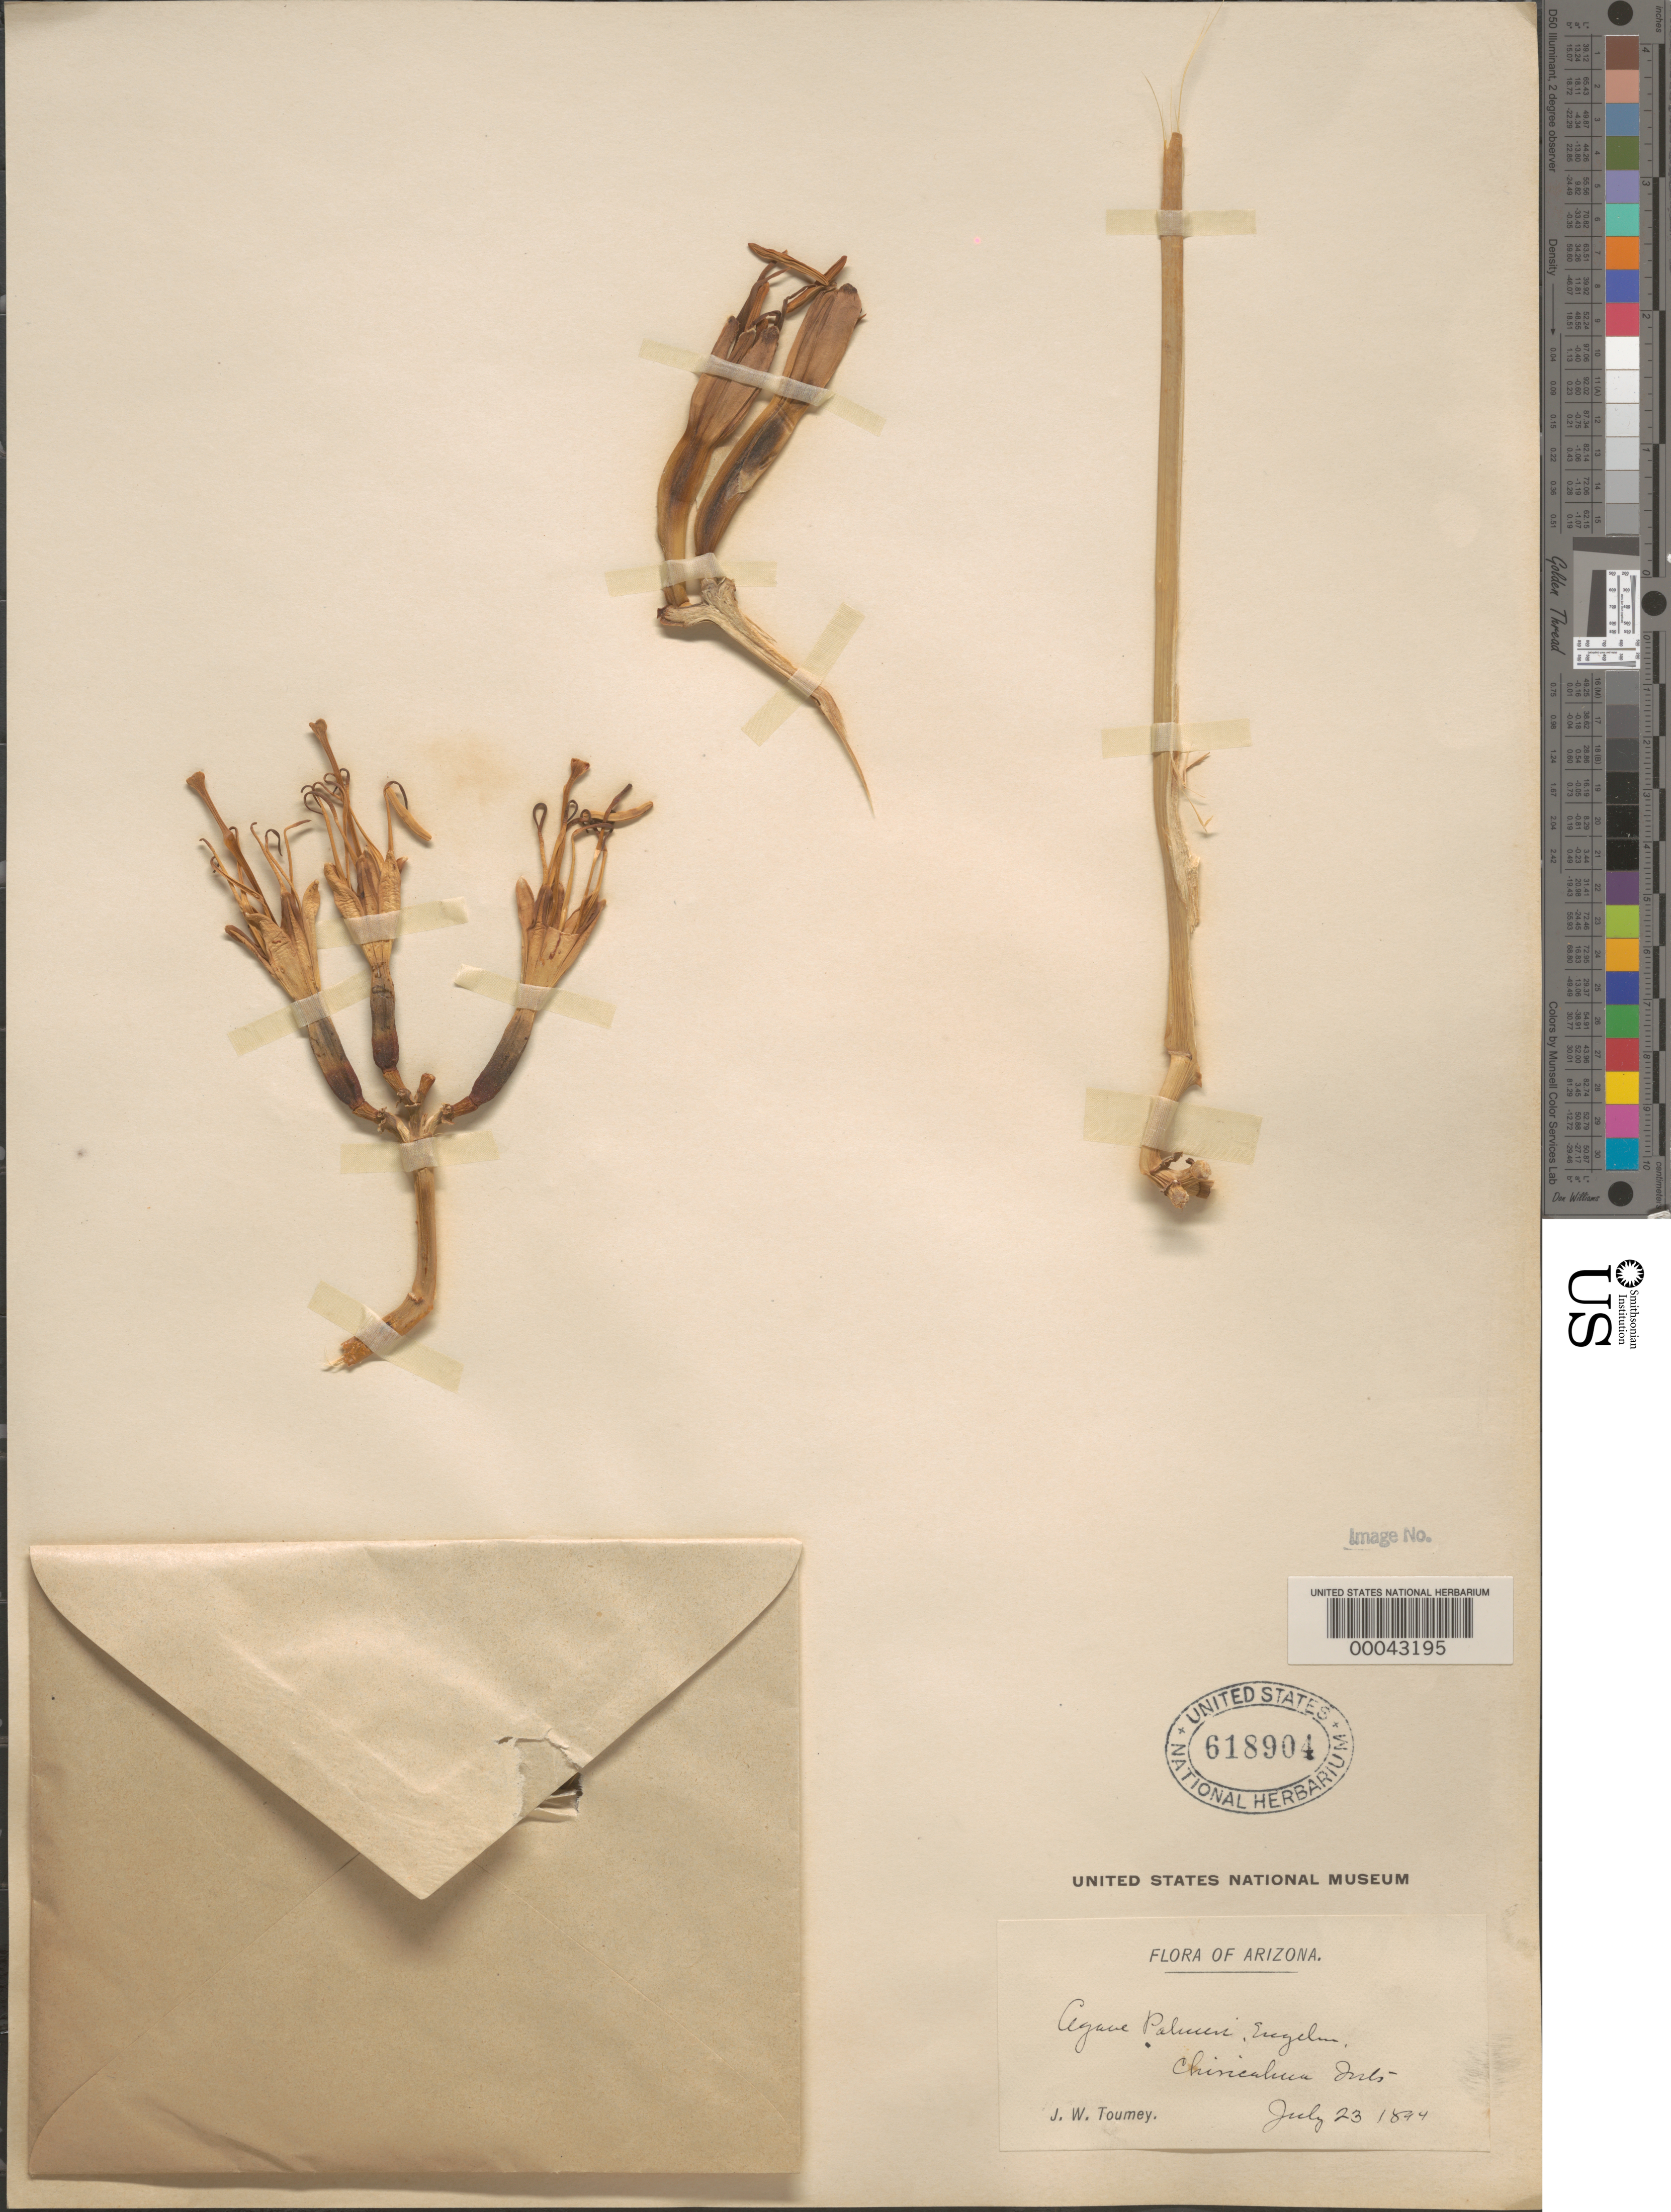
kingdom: Plantae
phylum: Tracheophyta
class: Liliopsida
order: Asparagales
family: Asparagaceae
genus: Agave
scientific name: Agave palmeri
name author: Engelm.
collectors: J. W. Toumey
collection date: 1894-07-23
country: United States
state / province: Arizona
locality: Chiricahua Mts.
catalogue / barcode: US 618904